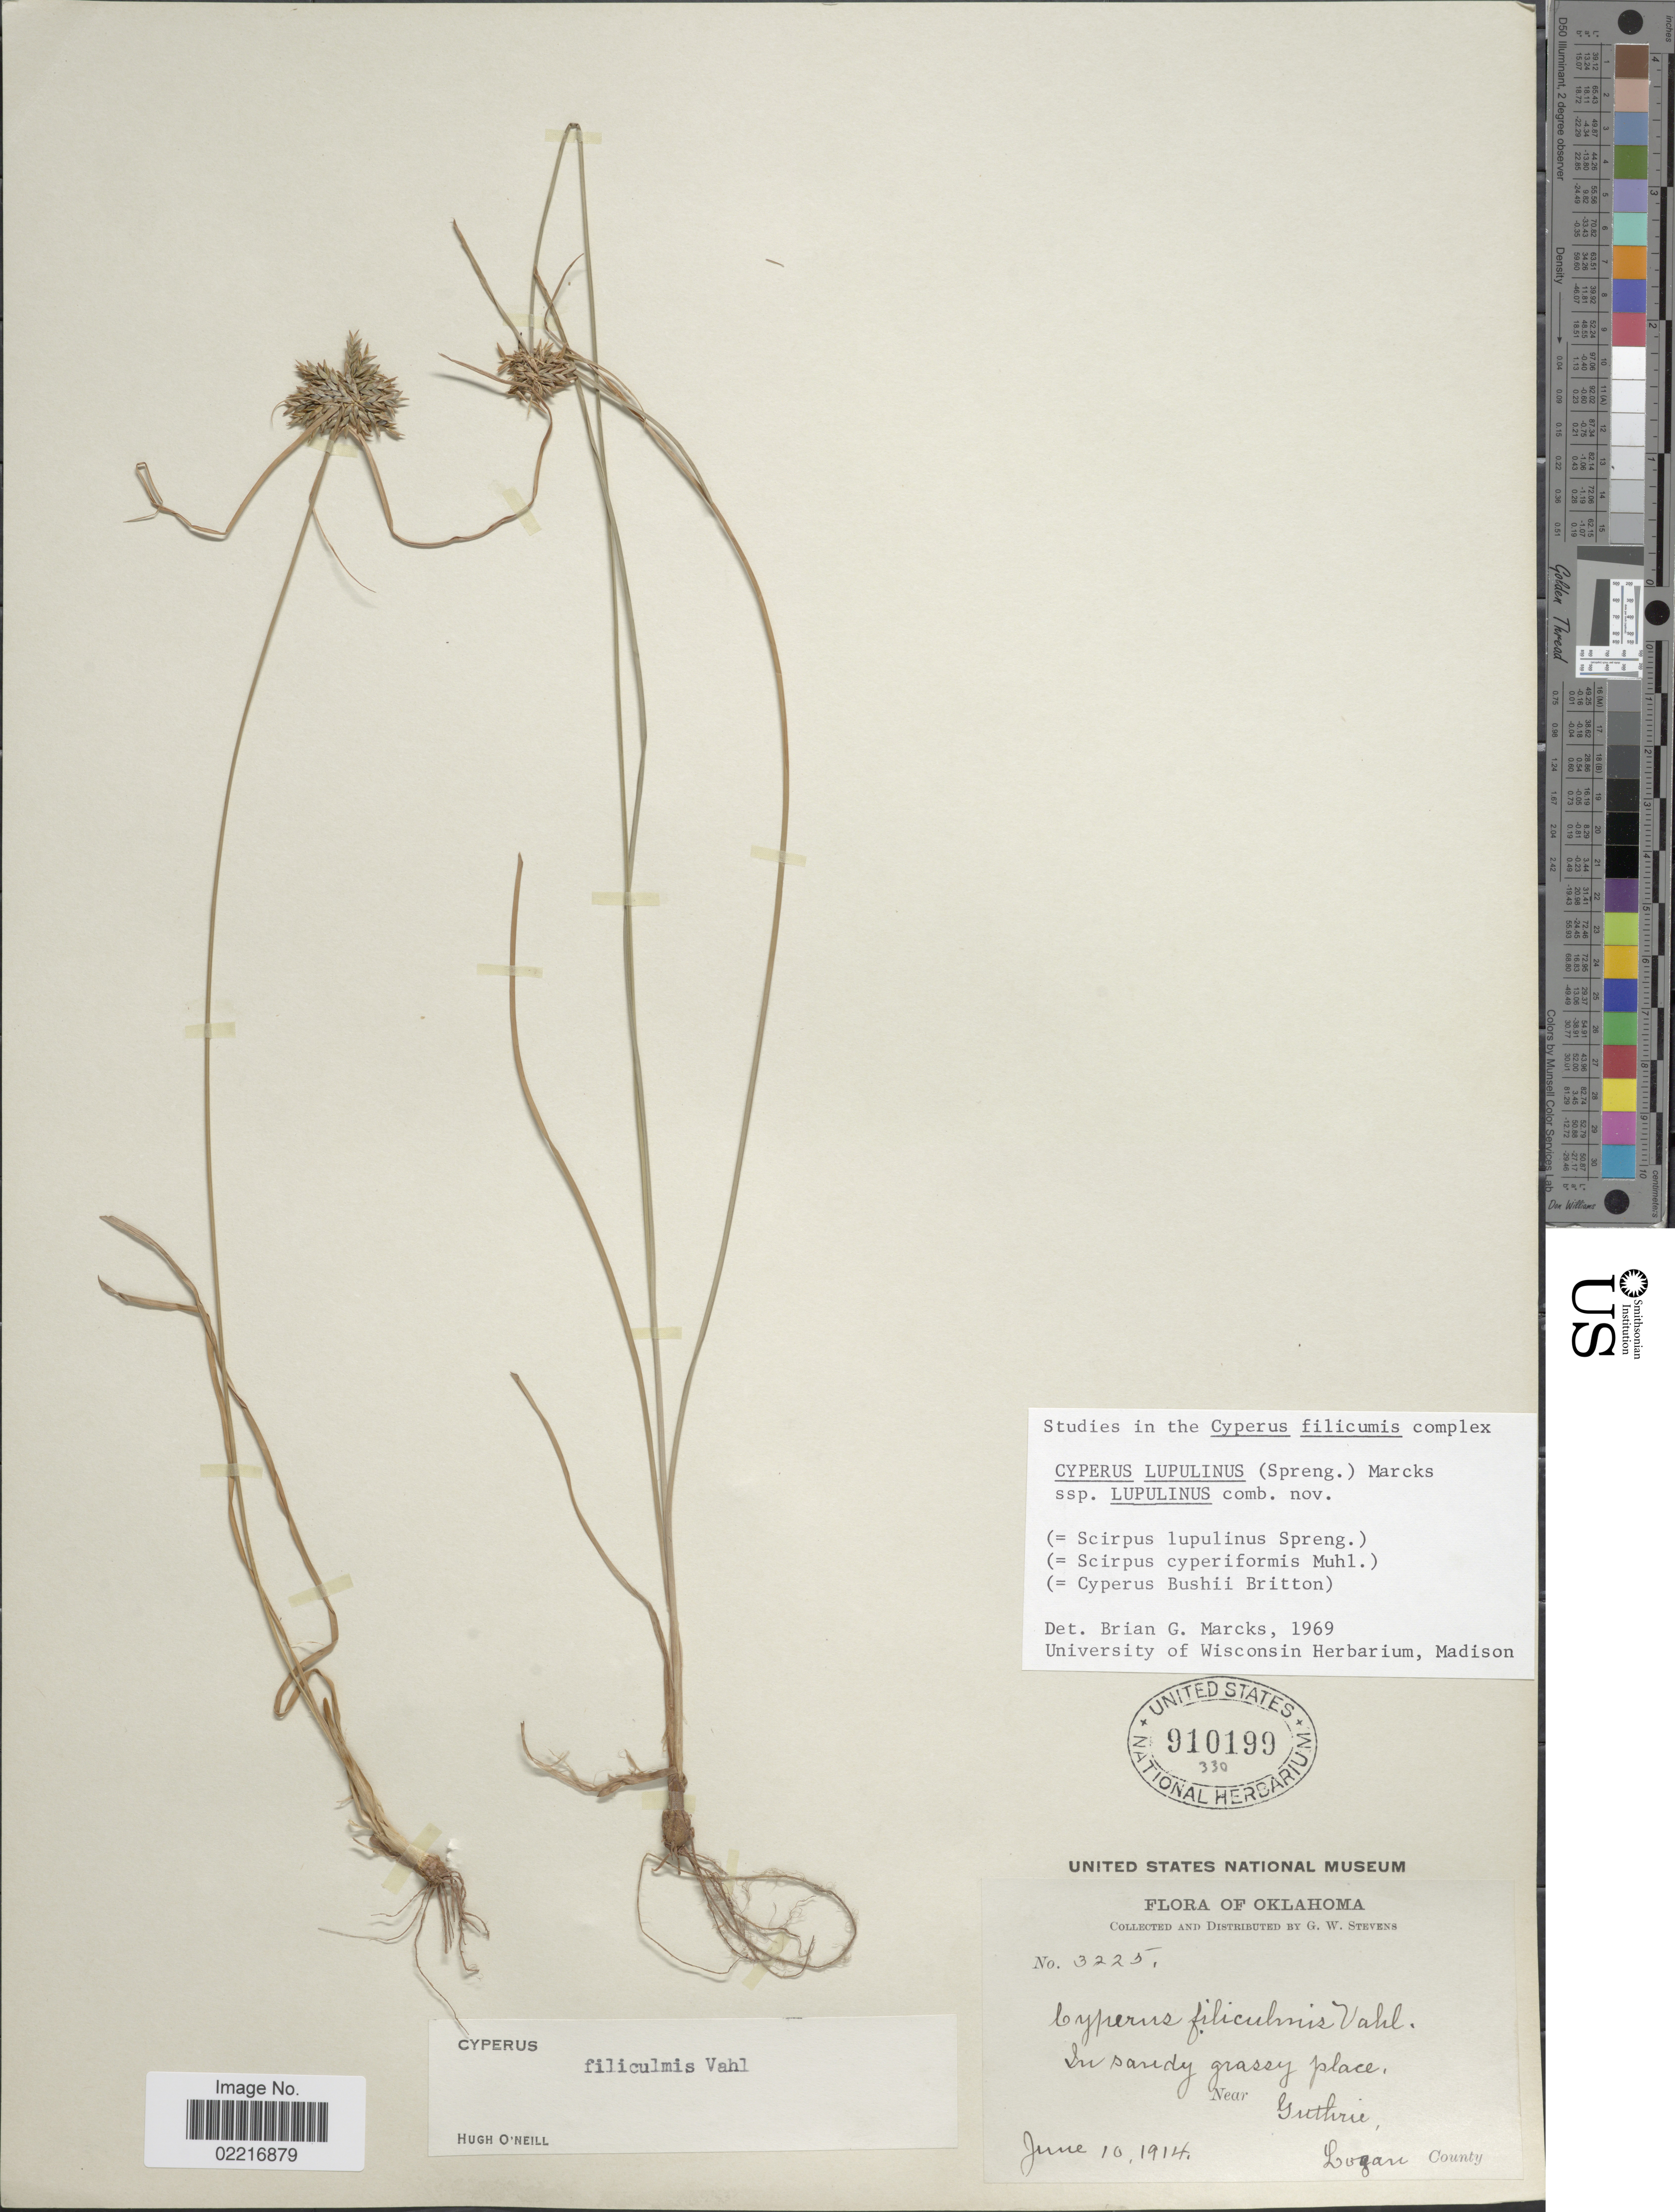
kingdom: Plantae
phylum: Tracheophyta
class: Liliopsida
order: Poales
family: Cyperaceae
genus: Cyperus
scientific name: Cyperus lupulinus subsp. lupulinus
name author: (Spreng.) Marcks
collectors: G. W. Stevens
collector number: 3225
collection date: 1914-06-10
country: United States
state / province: Oklahoma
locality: Near Guthrie, Logan County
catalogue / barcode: US 910199